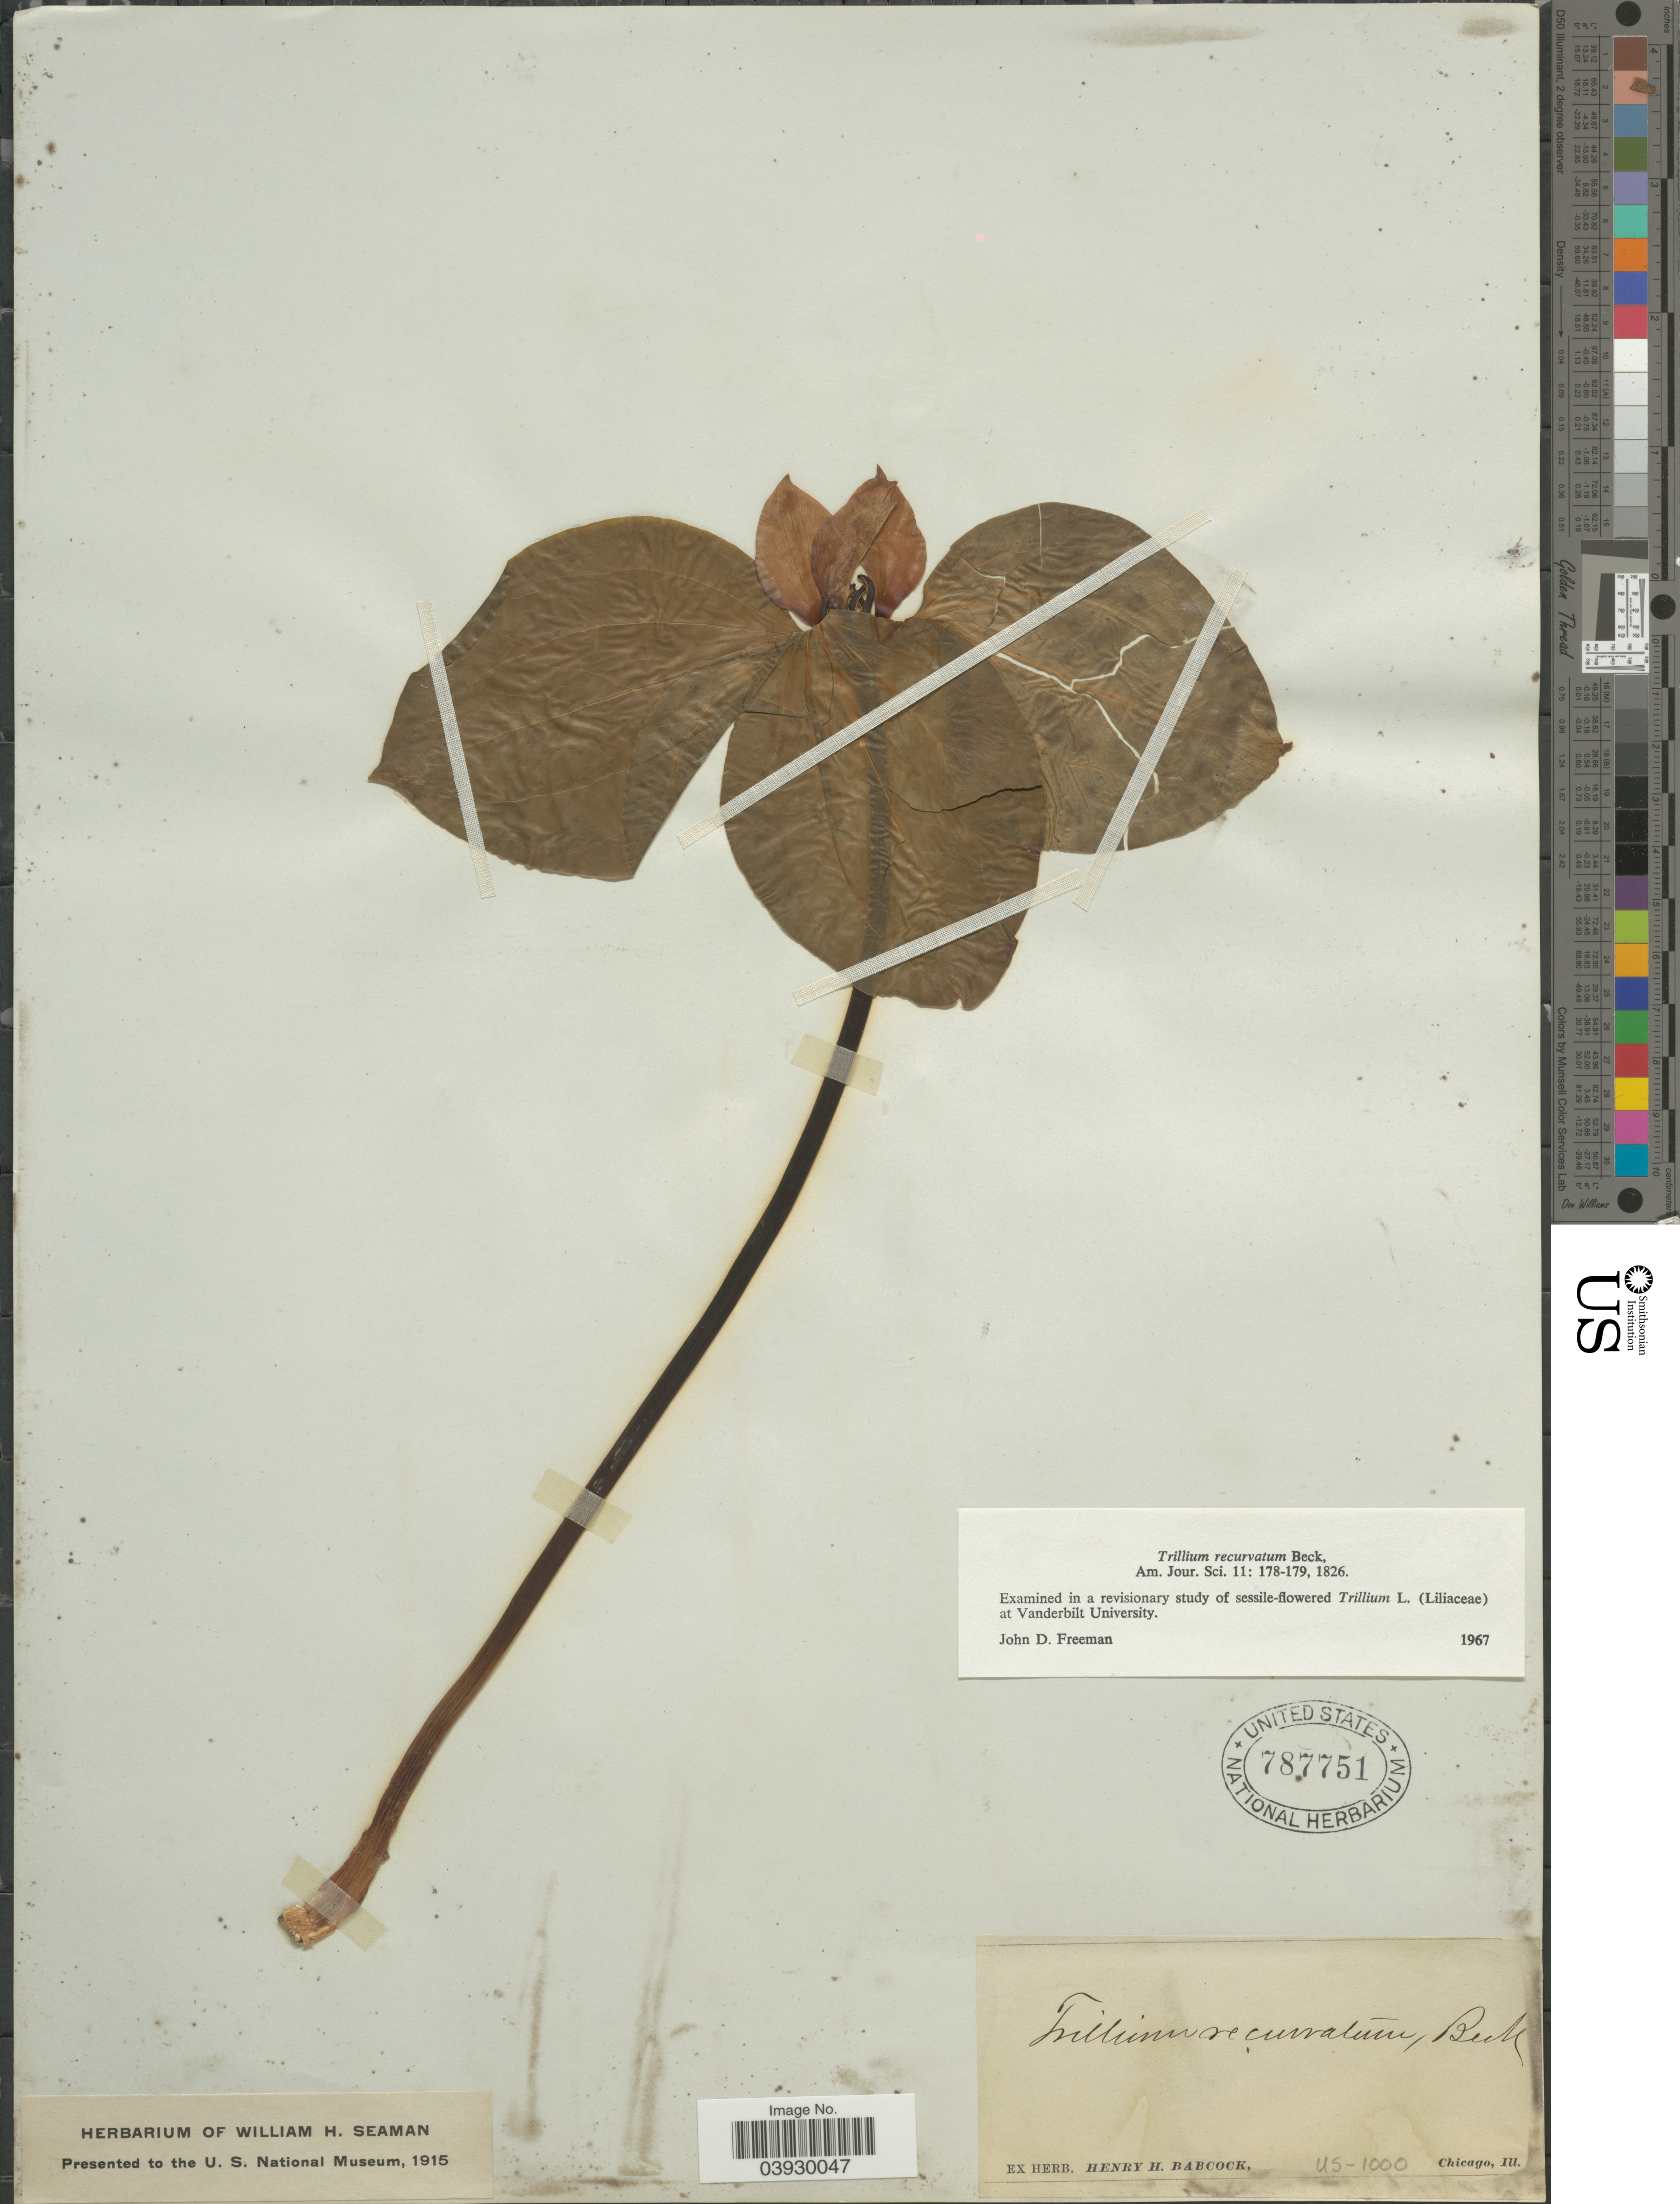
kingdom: Plantae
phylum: Tracheophyta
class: Liliopsida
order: Liliales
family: Melanthiaceae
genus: Trillium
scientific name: Trillium recurvatum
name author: L.C. Beck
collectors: ex herb. Henry Homes Babcock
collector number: US-1000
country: United States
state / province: Illinois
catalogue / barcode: US 787751